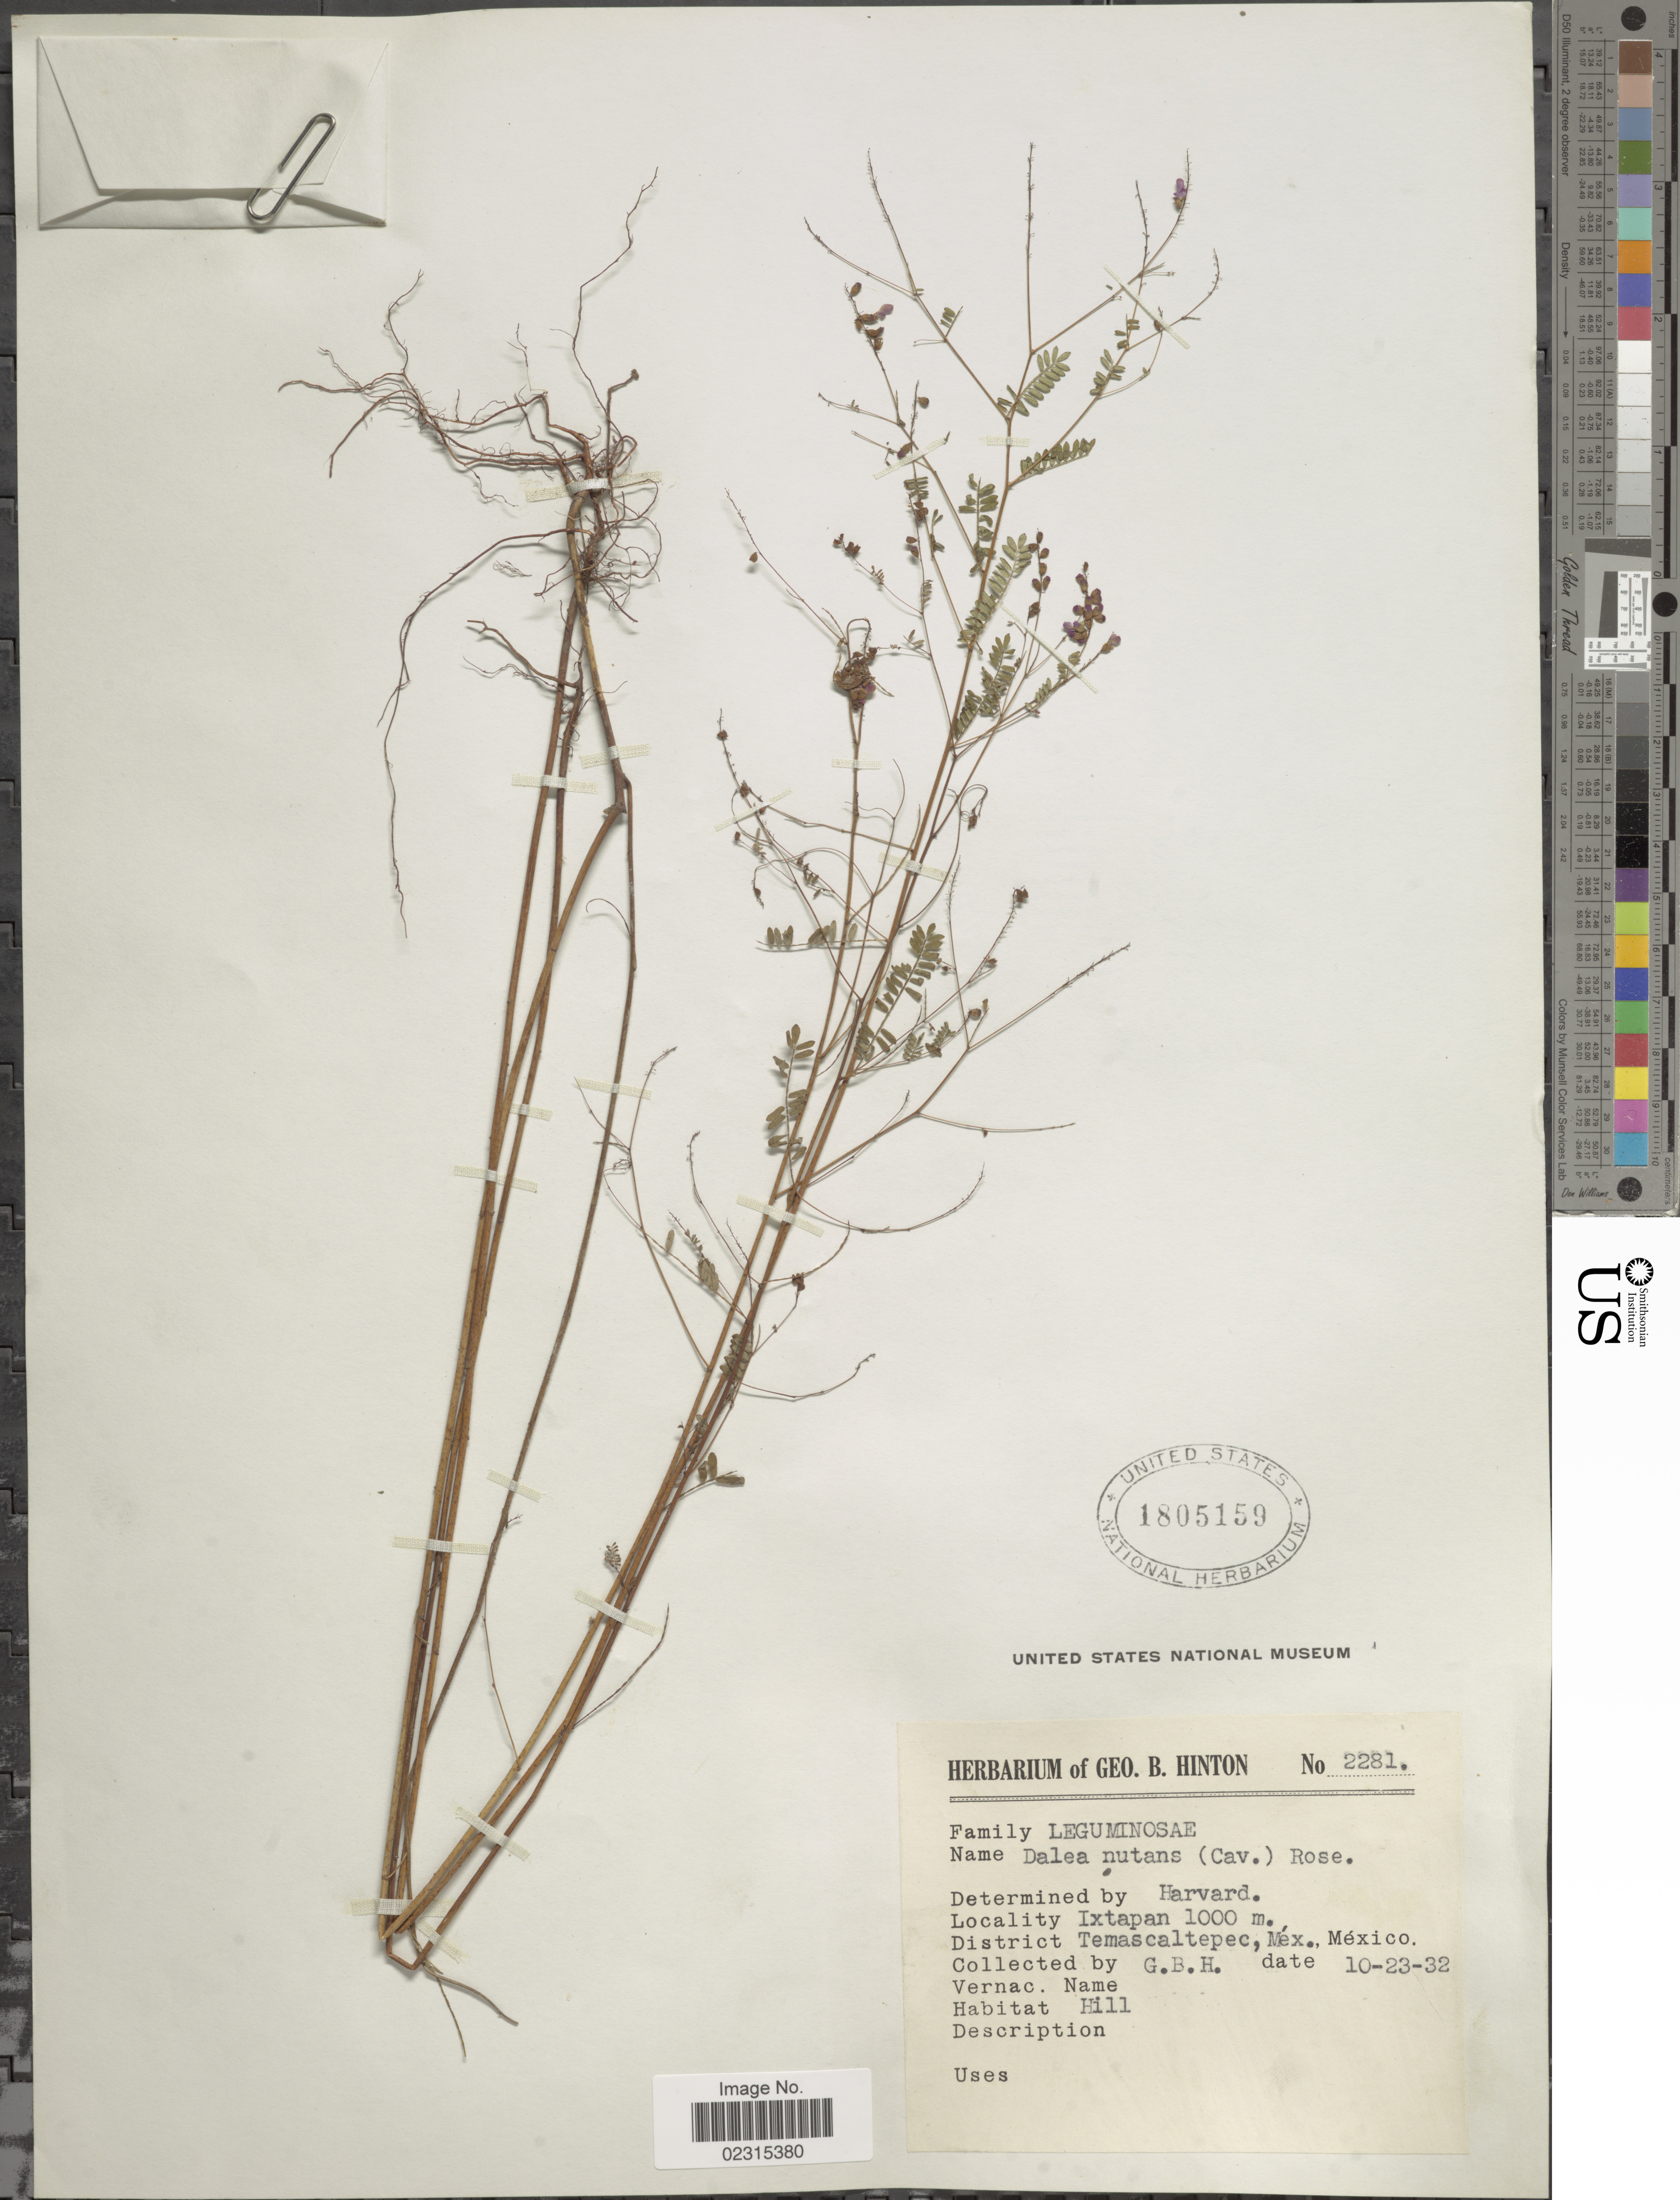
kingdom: Plantae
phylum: Tracheophyta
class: Magnoliopsida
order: Fabales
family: Fabaceae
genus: Marina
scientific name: Marina nutans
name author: (Cav.) Barneby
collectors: G. B. Hinton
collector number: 2281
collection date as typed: Transcribed d/m/y: 23/10/32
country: Mexico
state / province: México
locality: Ixtapan, District Temascaltepec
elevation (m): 1000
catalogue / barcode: US 1805159